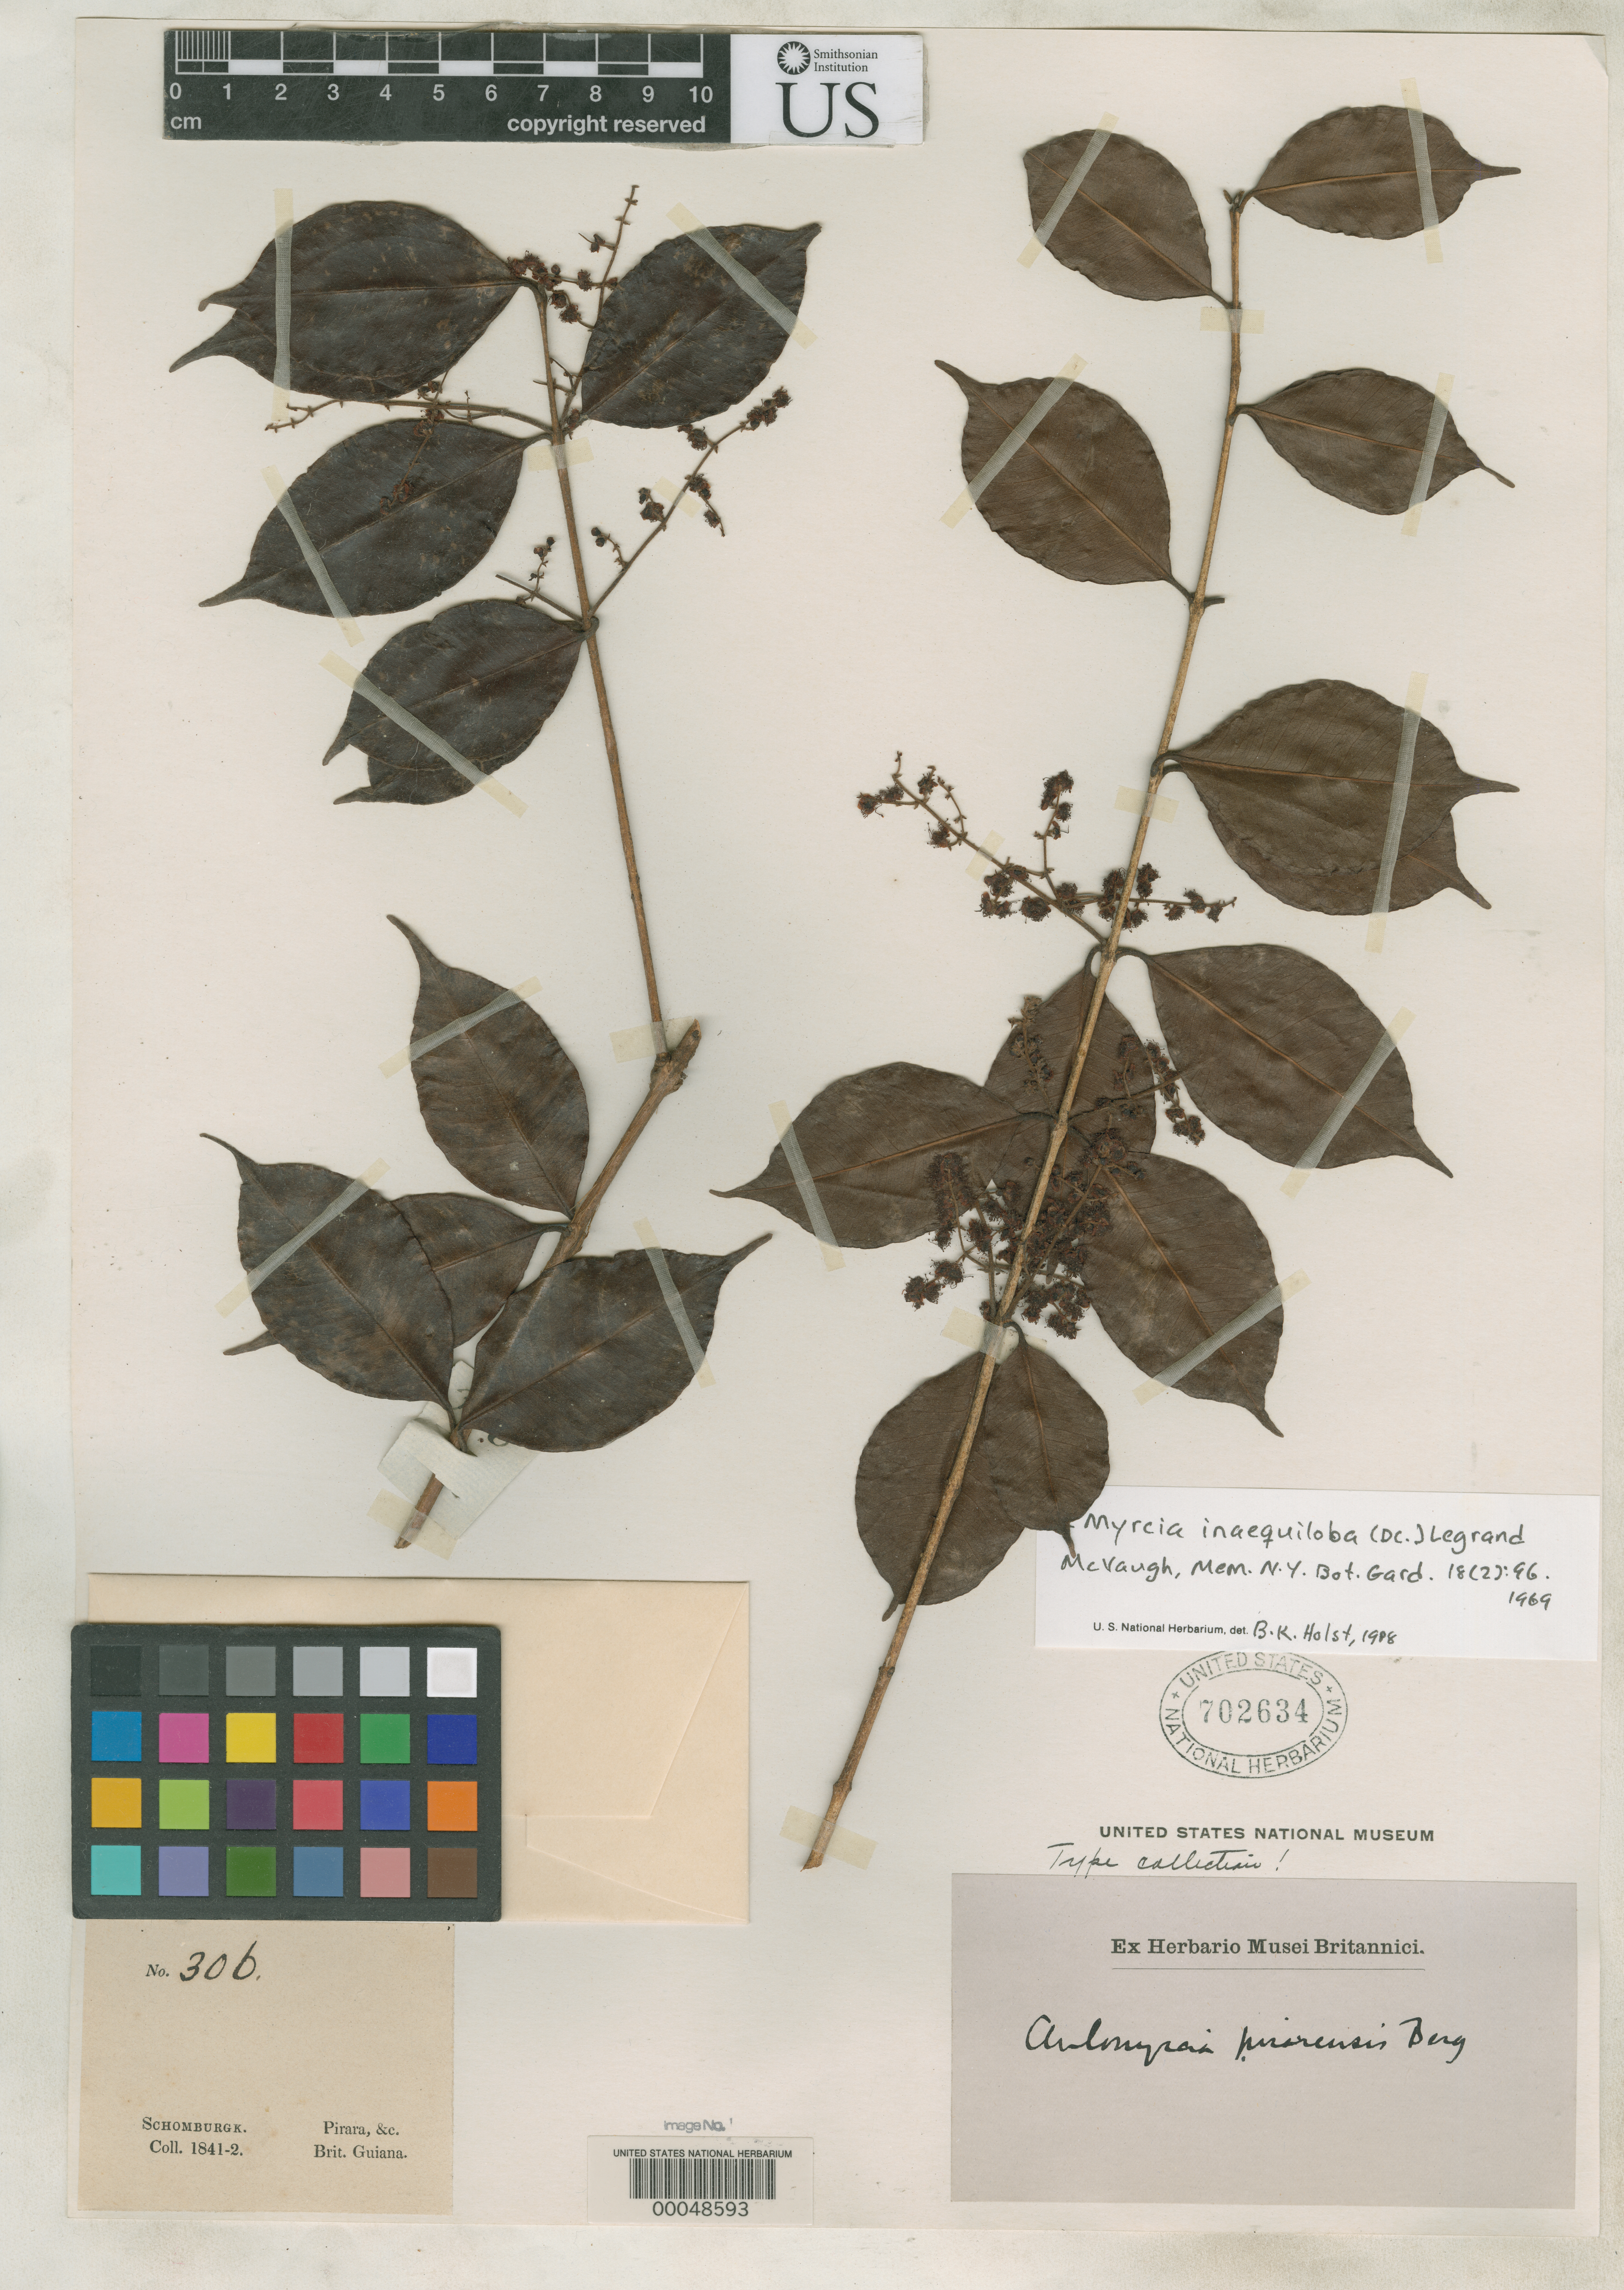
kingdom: Plantae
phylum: Tracheophyta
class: Magnoliopsida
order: Myrtales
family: Myrtaceae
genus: Aulomyrcia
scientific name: Aulomyrcia pirarensis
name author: O. Berg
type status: Isotype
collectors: R. H. Schomburgk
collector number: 306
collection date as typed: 1841 to -- --- 1842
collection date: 1841/1842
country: Guyana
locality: Pirara.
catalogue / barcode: US 702634